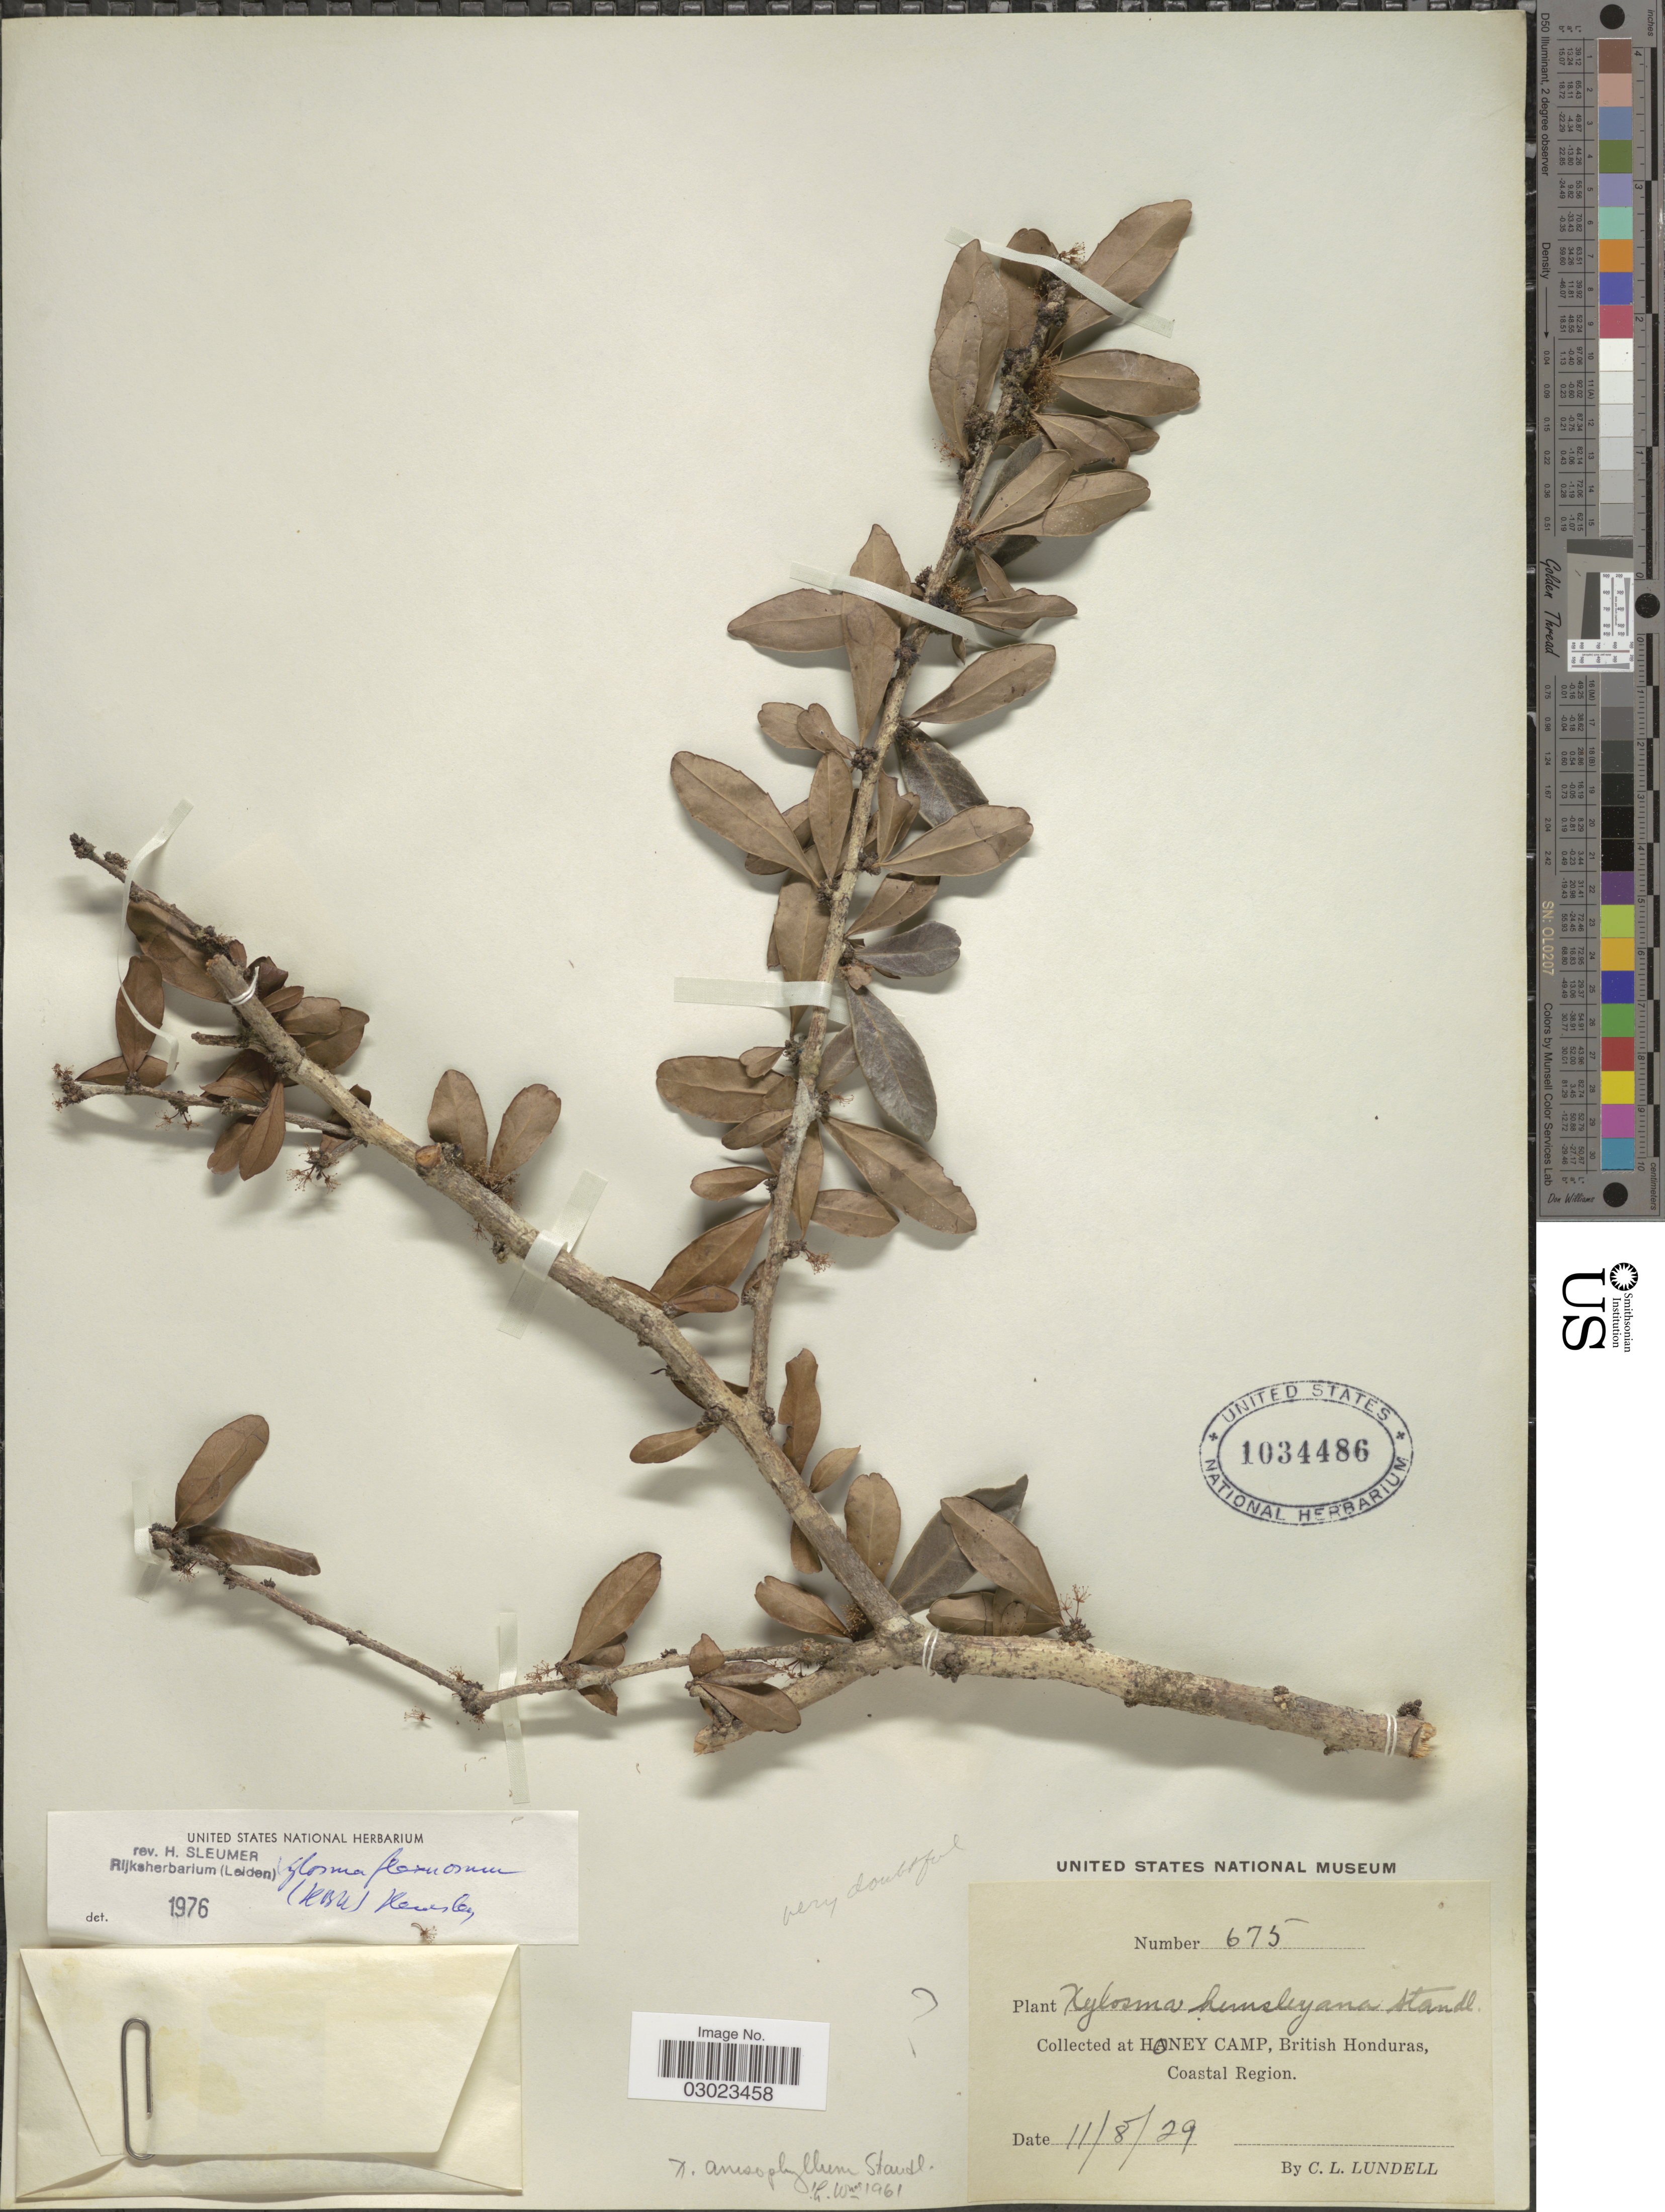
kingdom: Plantae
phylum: Tracheophyta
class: Magnoliopsida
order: Malpighiales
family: Salicaceae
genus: Xylosma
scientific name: Xylosma flexuosa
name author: (Kunth) Hemsl.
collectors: C. L. Lundell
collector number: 675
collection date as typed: Transcribed d/m/y: 11/8/29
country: Belize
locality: Honeycamp, British Honduras, Coastal Region.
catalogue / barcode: US 1034486